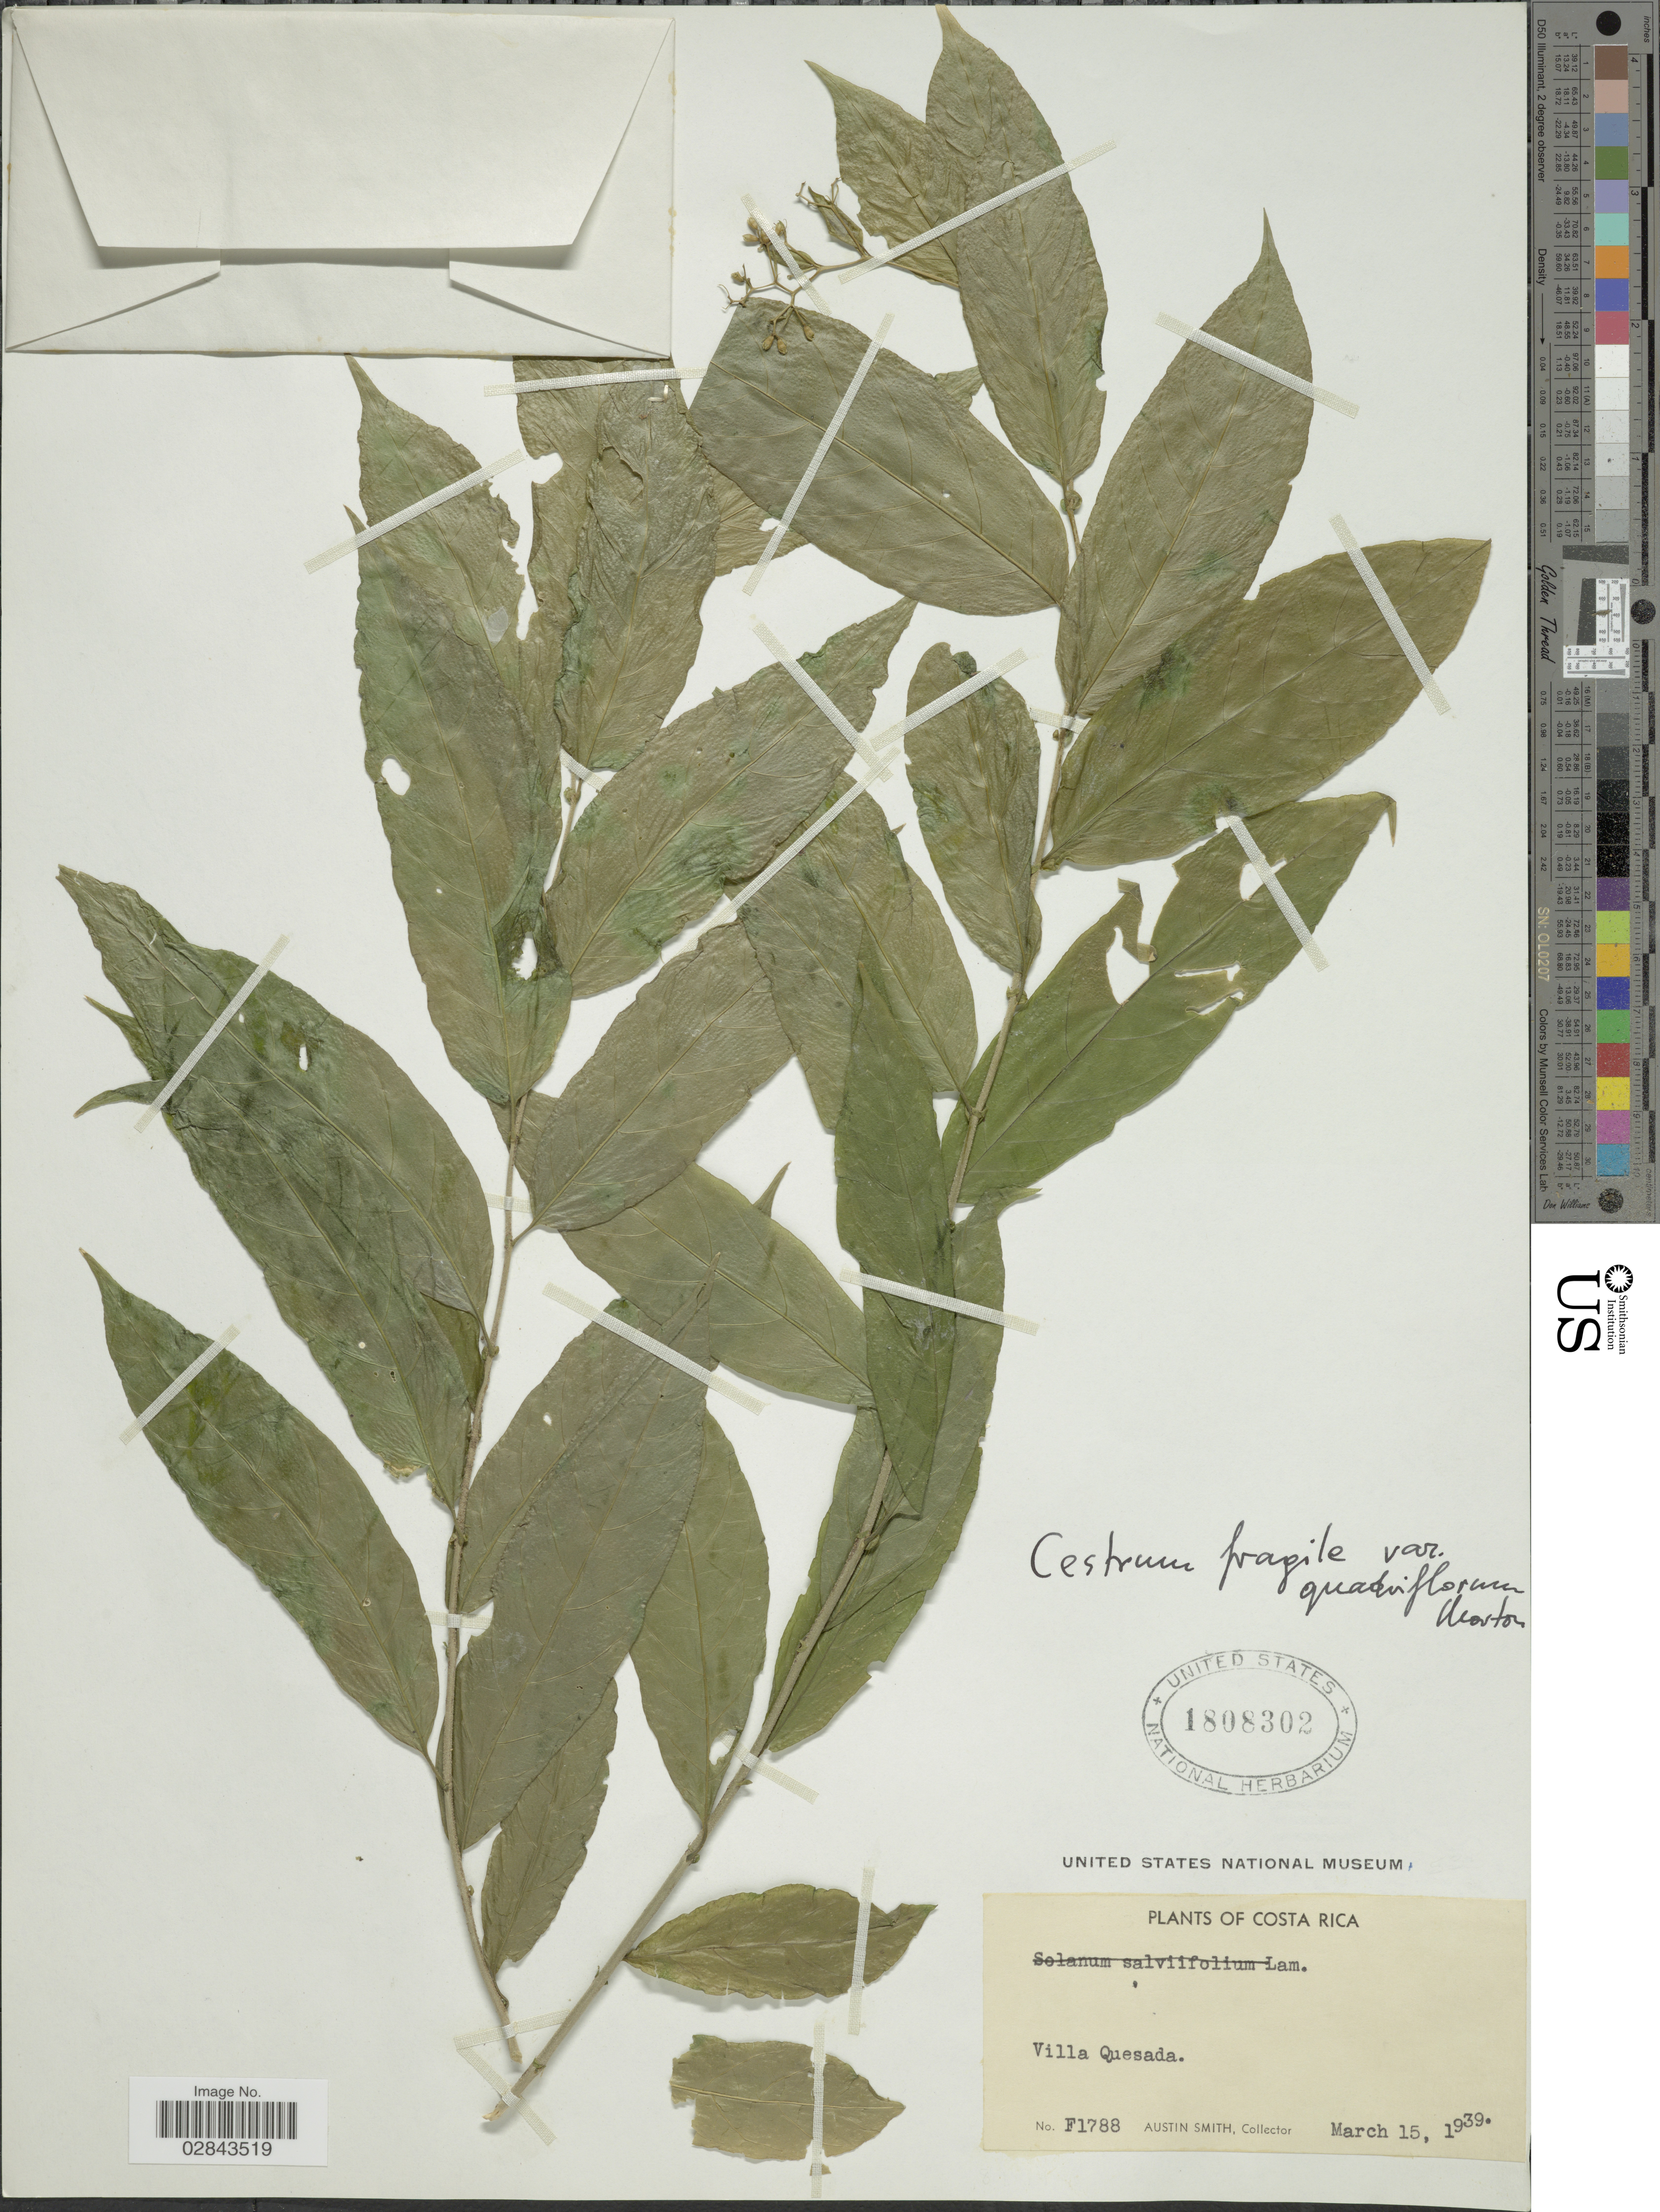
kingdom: Plantae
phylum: Tracheophyta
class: Magnoliopsida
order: Solanales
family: Solanaceae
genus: Cestrum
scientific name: Cestrum fragile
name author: Francey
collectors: Aust P. Smith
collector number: F1788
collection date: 1939-03-15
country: Costa Rica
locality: Villa Quesada.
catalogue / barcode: US 1808302